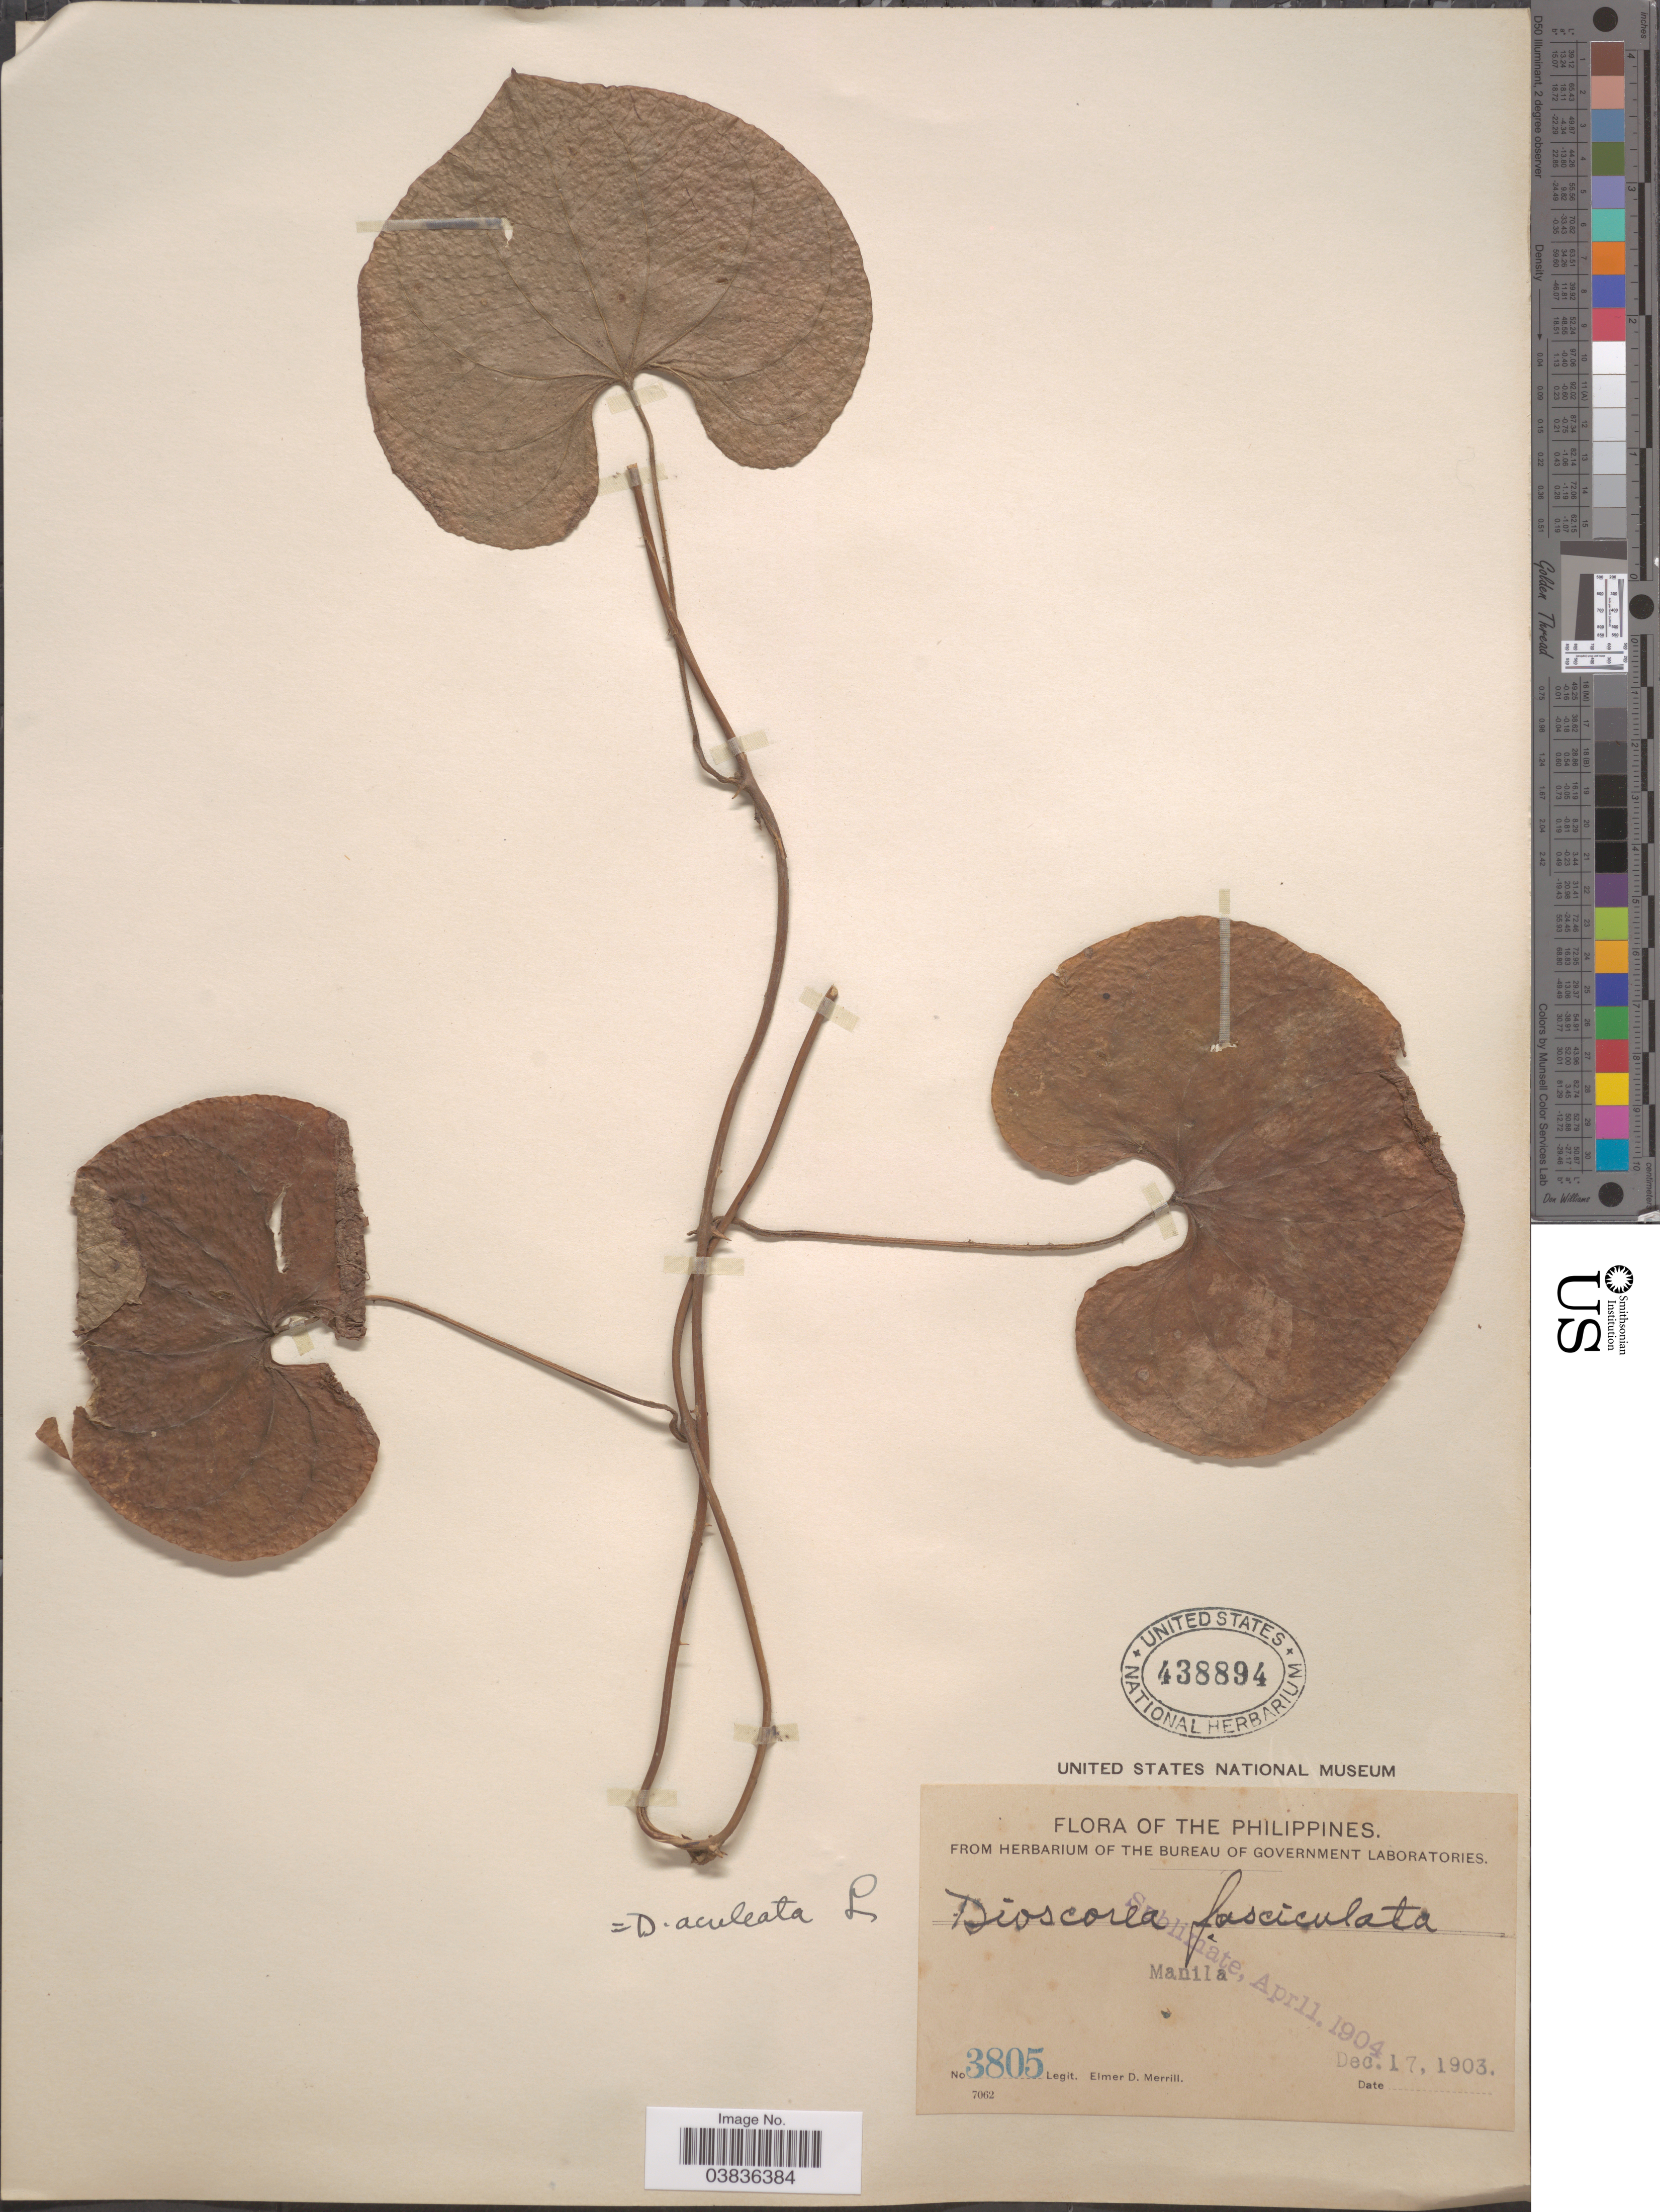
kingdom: Plantae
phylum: Tracheophyta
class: Liliopsida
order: Dioscoreales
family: Dioscoreaceae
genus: Dioscorea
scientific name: Dioscorea esculenta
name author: (Lour.) Burkill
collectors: E. D. Merrill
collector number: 3805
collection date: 1903-12-17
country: Philippines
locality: Manila.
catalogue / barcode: US 438894